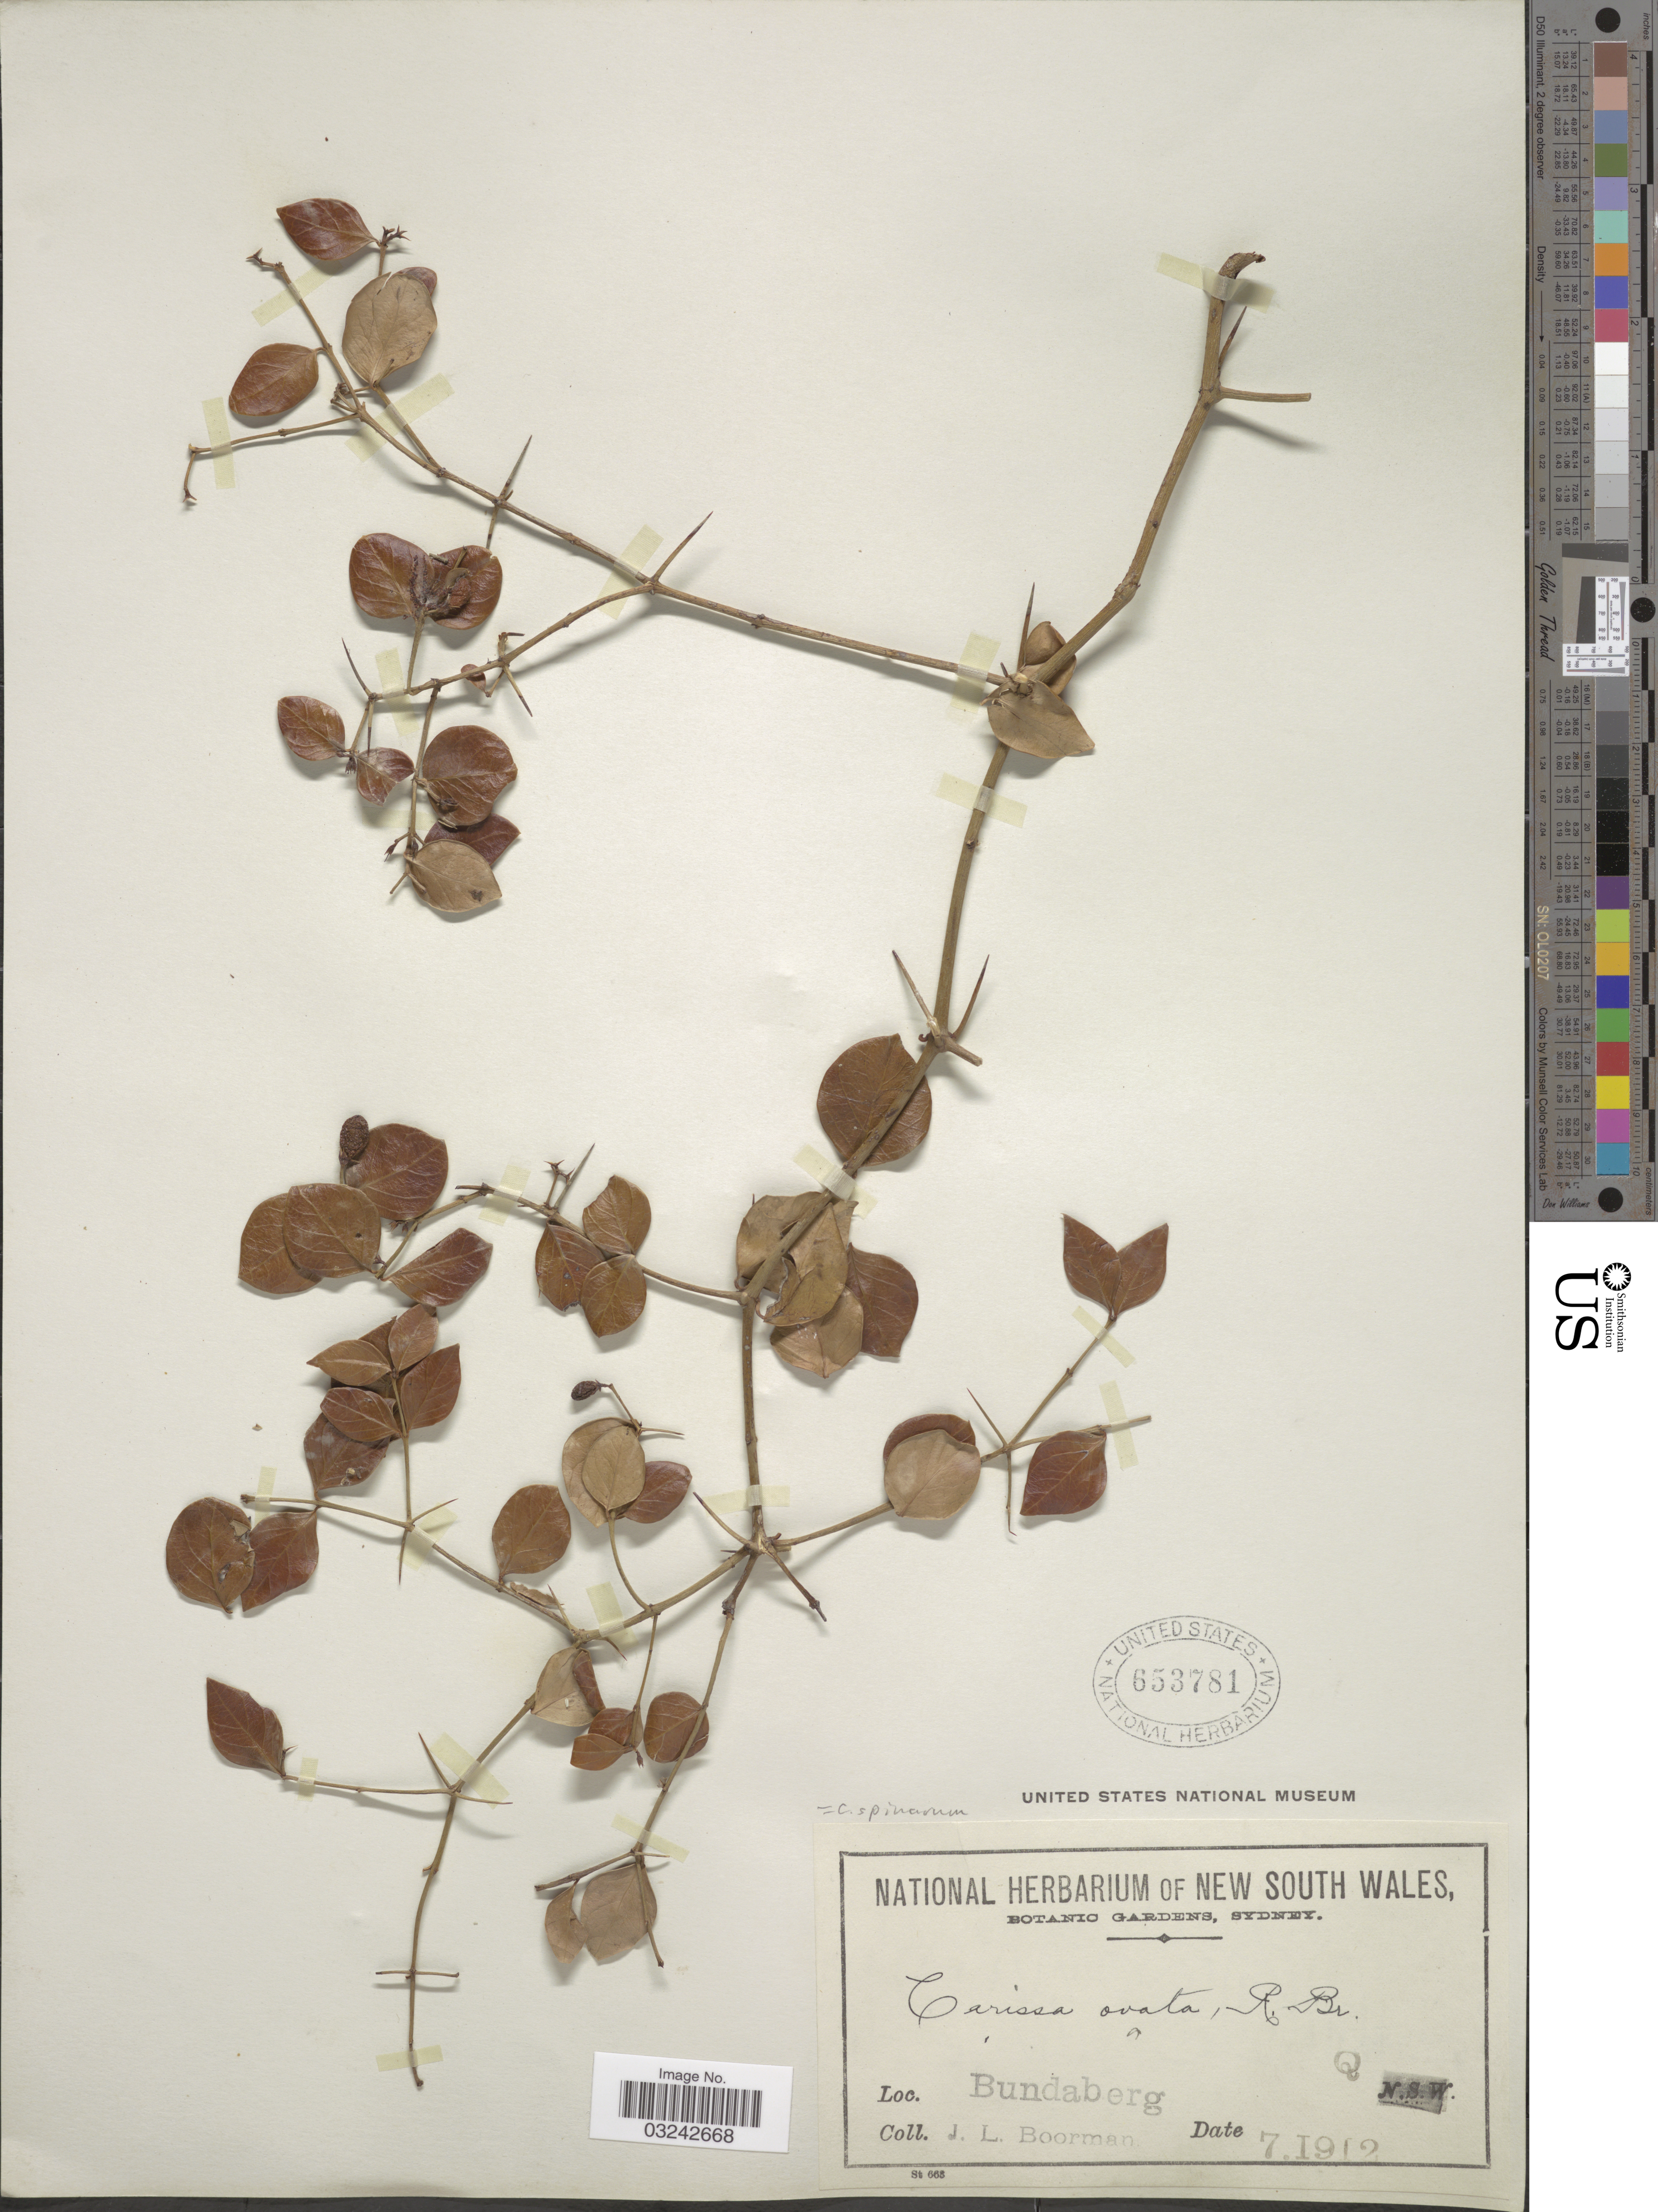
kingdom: Plantae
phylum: Tracheophyta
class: Magnoliopsida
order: Gentianales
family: Apocynaceae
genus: Carissa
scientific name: Carissa spinarum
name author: L.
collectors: J. Boorman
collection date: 1912-07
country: Australia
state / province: Queensland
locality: Bundaberg. Q.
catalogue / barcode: US 653781